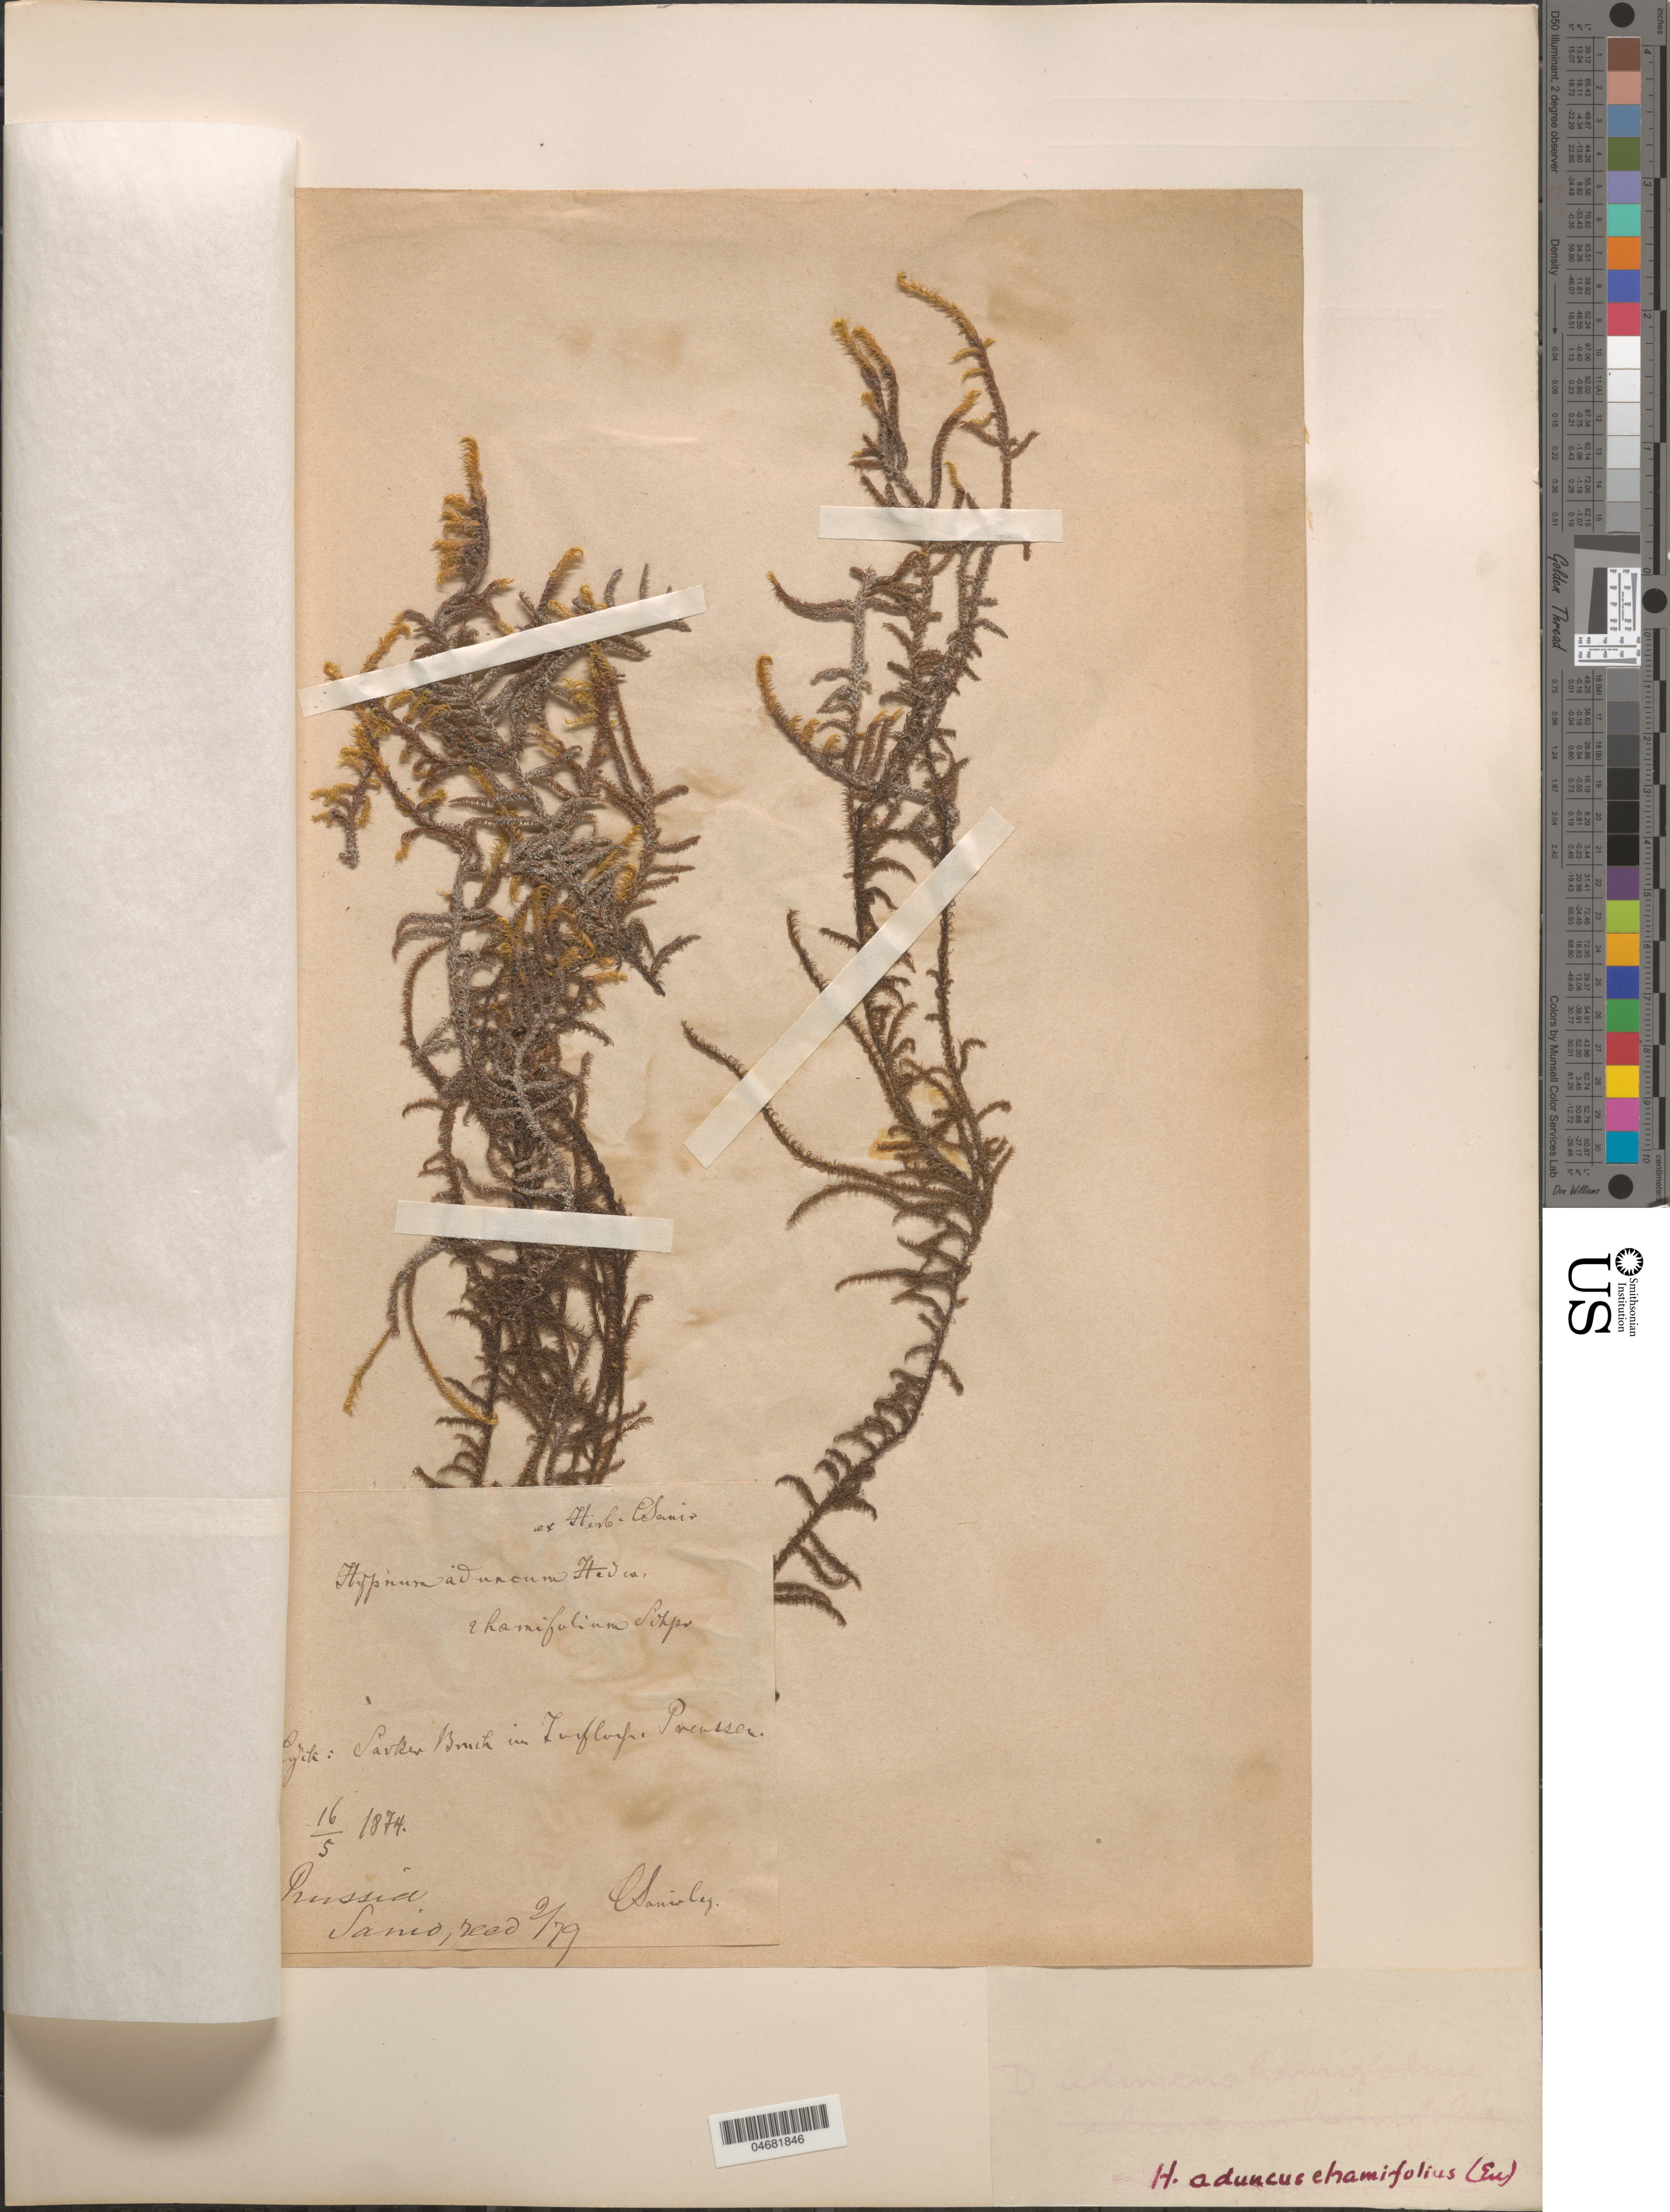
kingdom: Plantae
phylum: Bryophyta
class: Bryopsida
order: Hypnales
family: Hypnaceae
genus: Hypnum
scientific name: Hypnum aduncum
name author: Hedw.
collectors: C. Sanio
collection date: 1874-05-16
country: Poland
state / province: Warminsko-Mazurskie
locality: Luck. Prussia